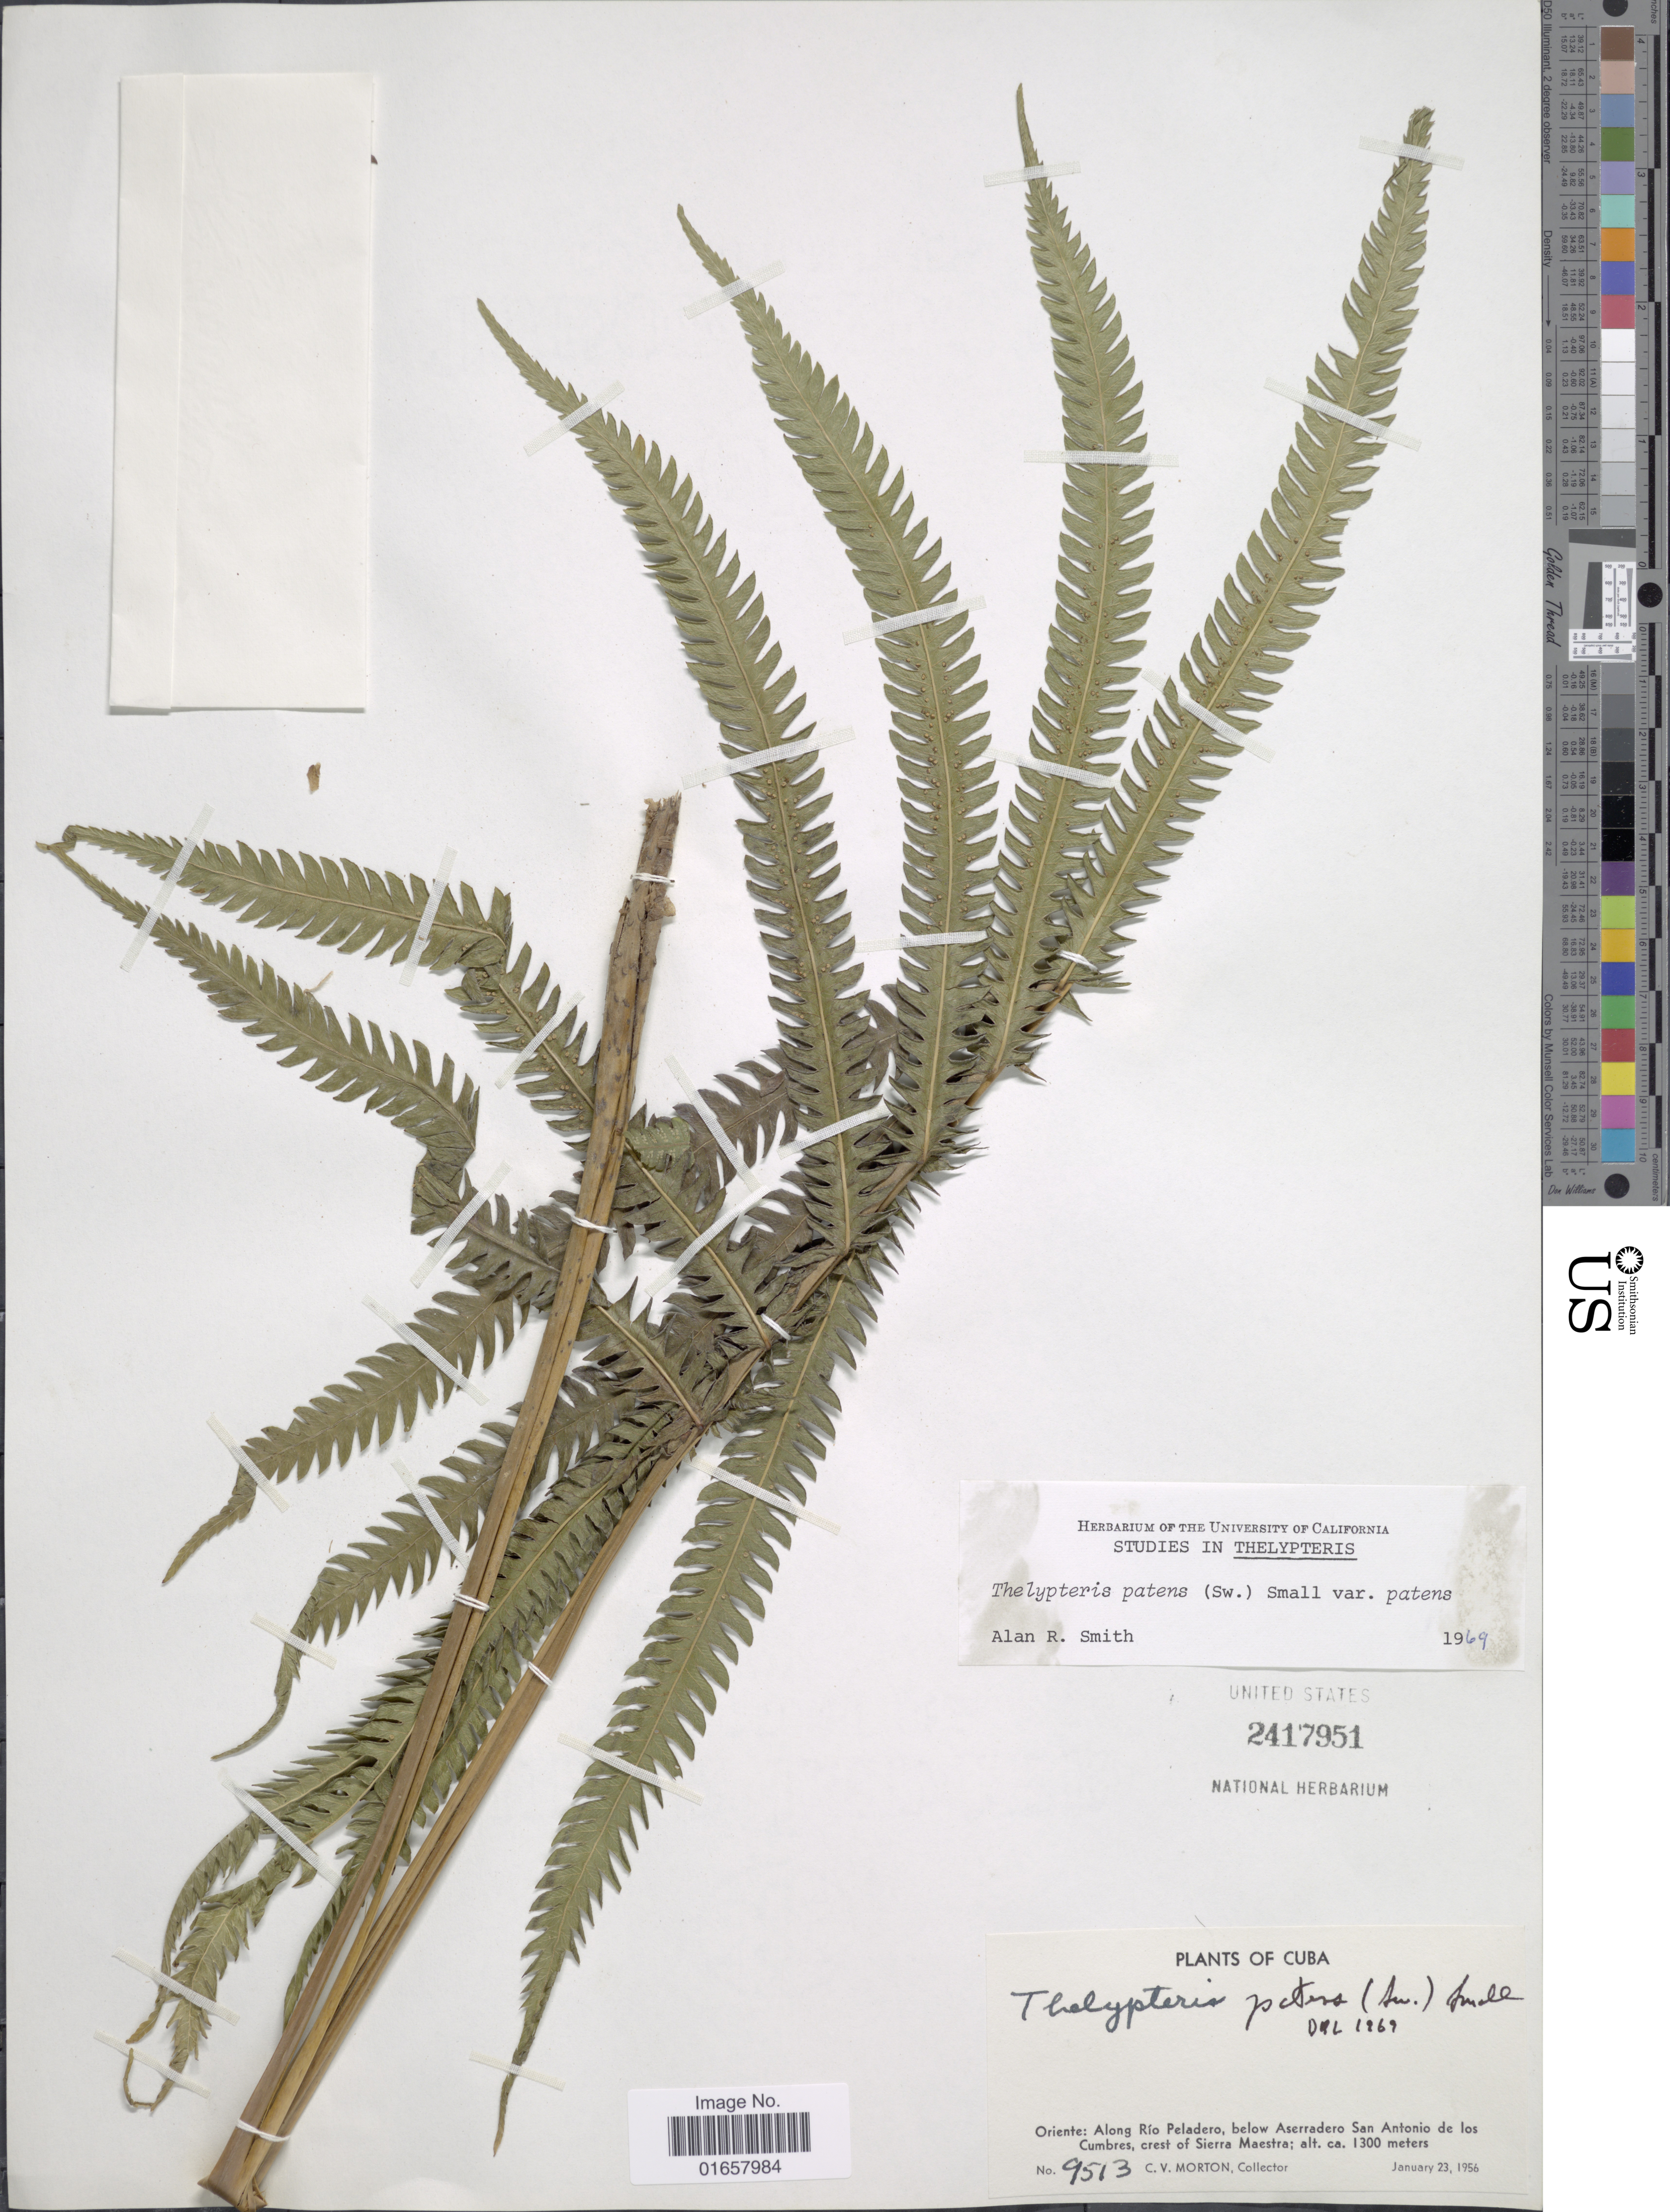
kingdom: Plantae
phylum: Tracheophyta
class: Polypodiopsida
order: Polypodiales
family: Thelypteridaceae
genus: Christella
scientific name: Christella patens var. patens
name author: (Sw.) Holttum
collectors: C. V. Morton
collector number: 9513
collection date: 1956-01-23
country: Cuba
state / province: Oriente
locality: Cuba, Oriente: along Río Peladero, below Aserradero San Antonio de los Cumbres, crest of Sierra Maestra.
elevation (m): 1300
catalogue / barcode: US 2417951